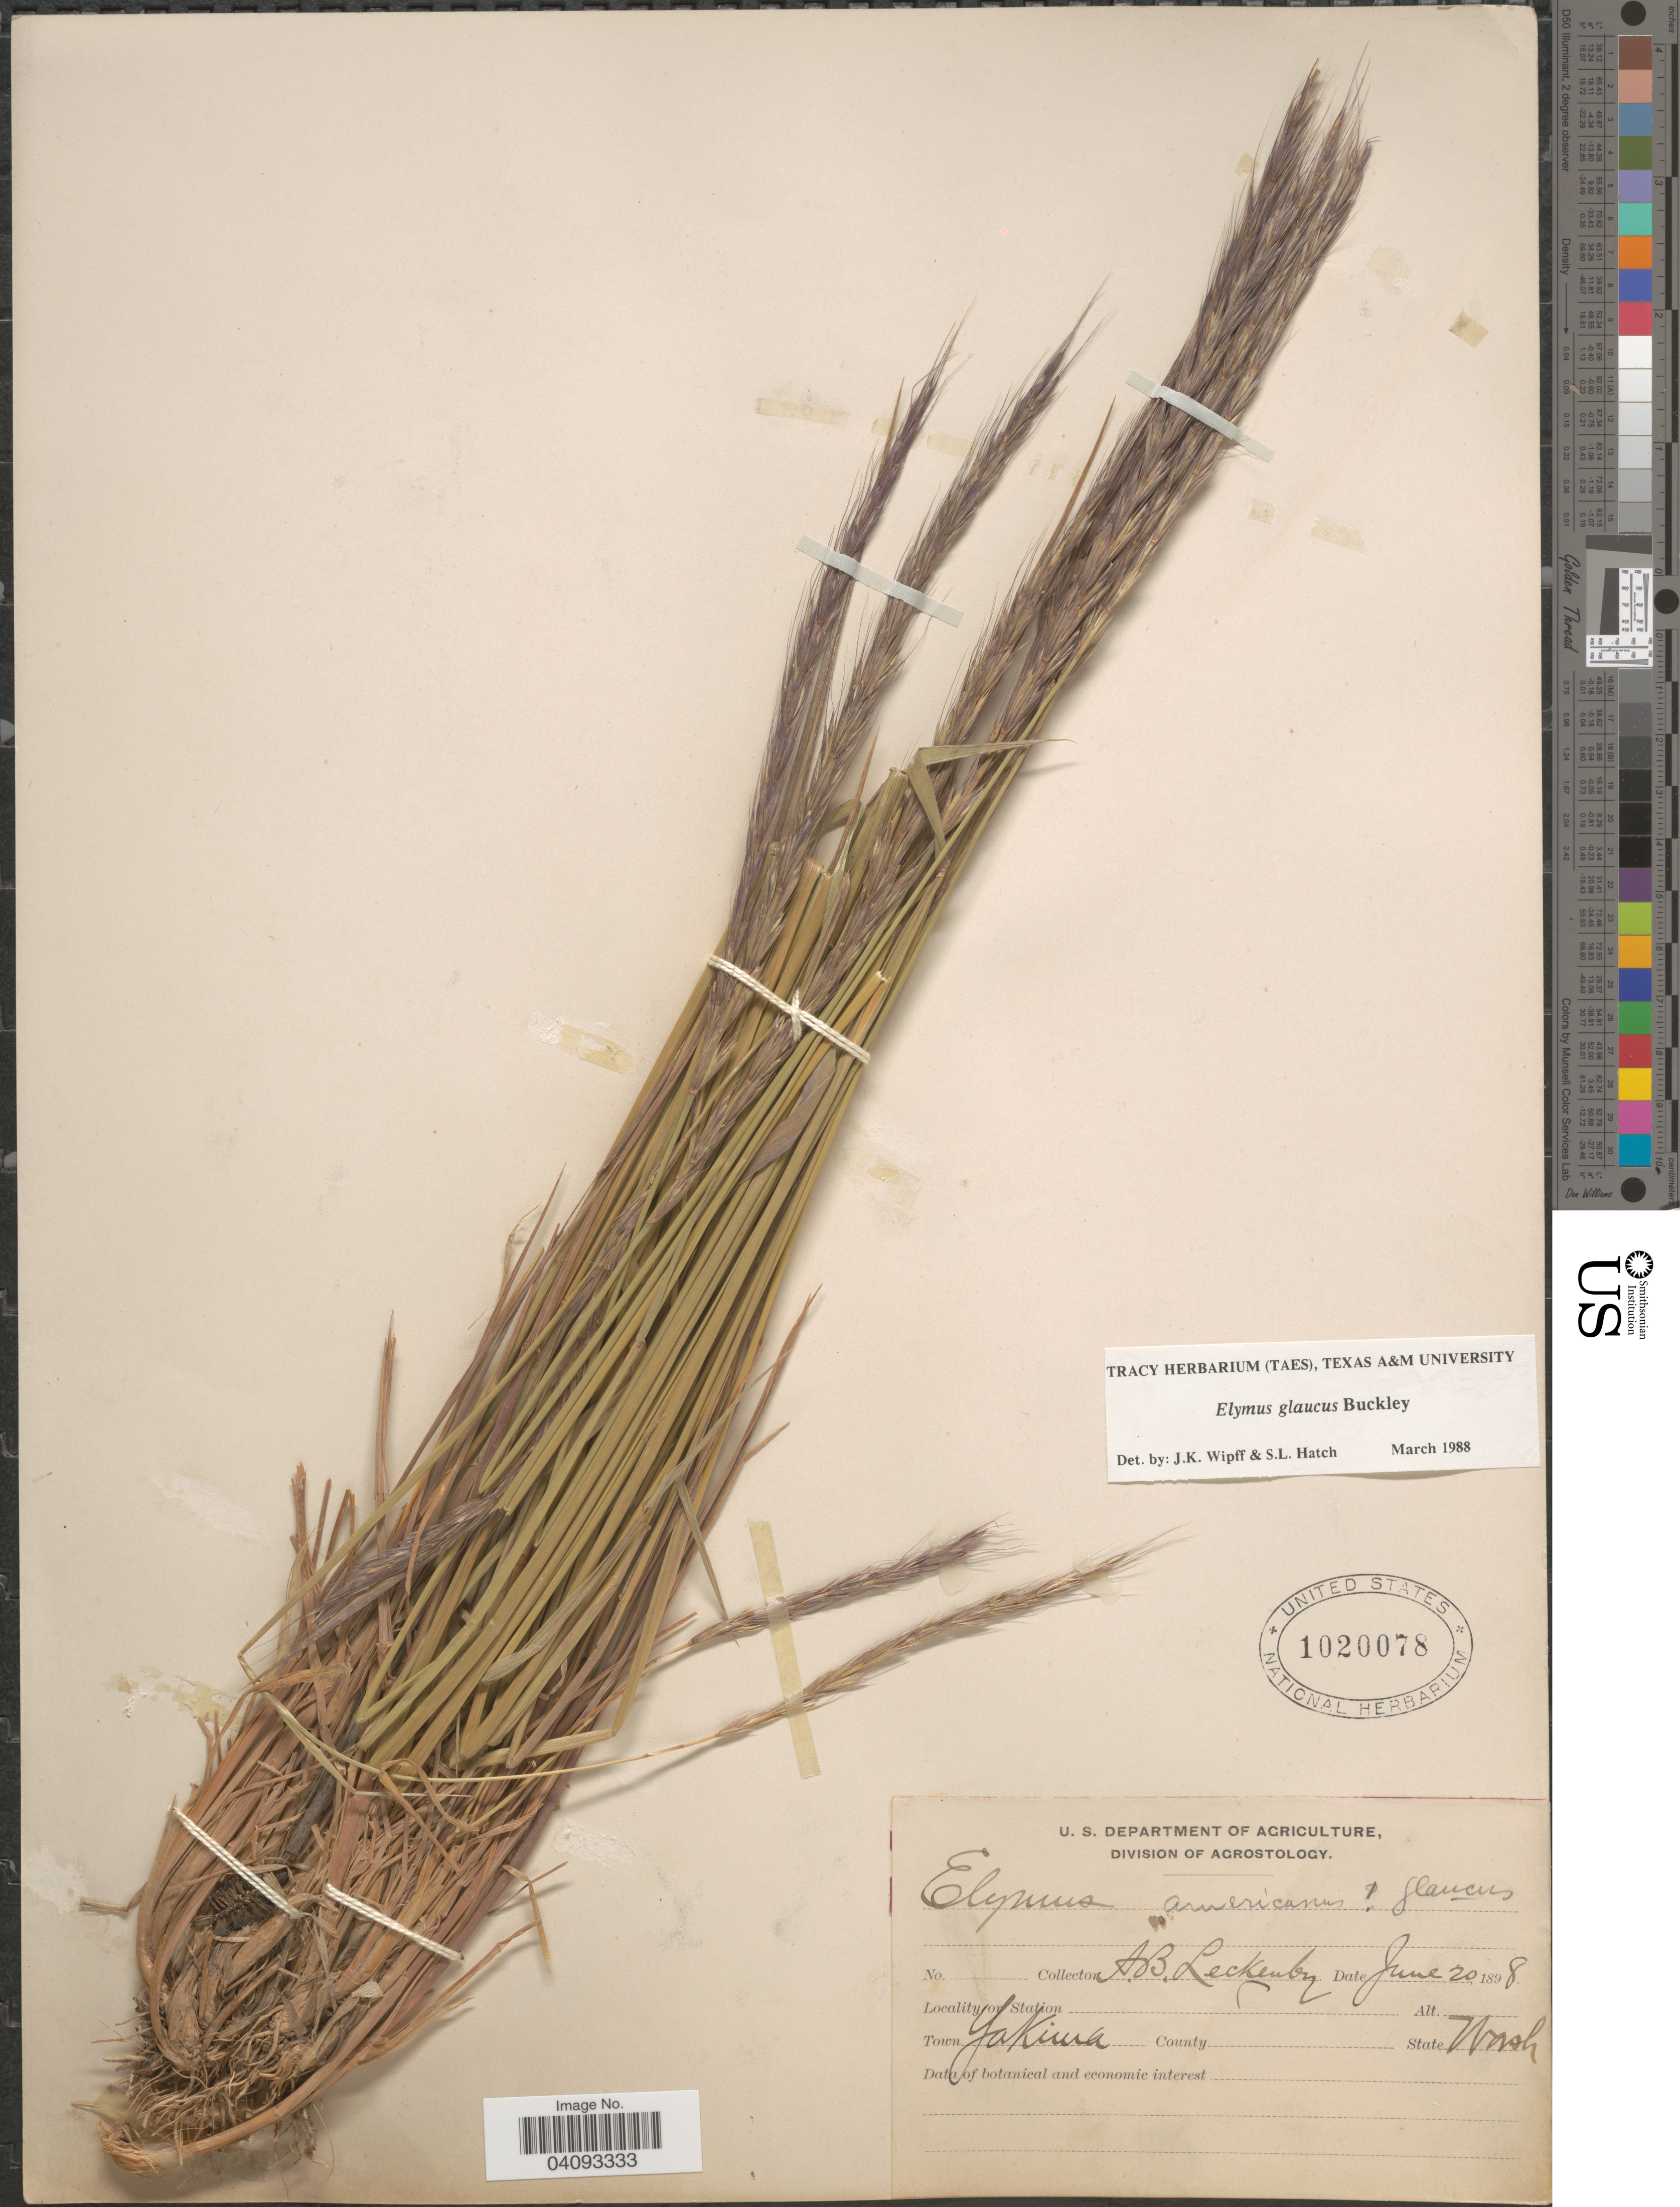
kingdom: Plantae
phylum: Tracheophyta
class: Liliopsida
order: Poales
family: Poaceae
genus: Elymus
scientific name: Elymus glaucus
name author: Buckley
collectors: A. Leckenby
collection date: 1898-06-20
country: United States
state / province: Washington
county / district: Yakima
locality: Town Yakima.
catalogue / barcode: US 1020078